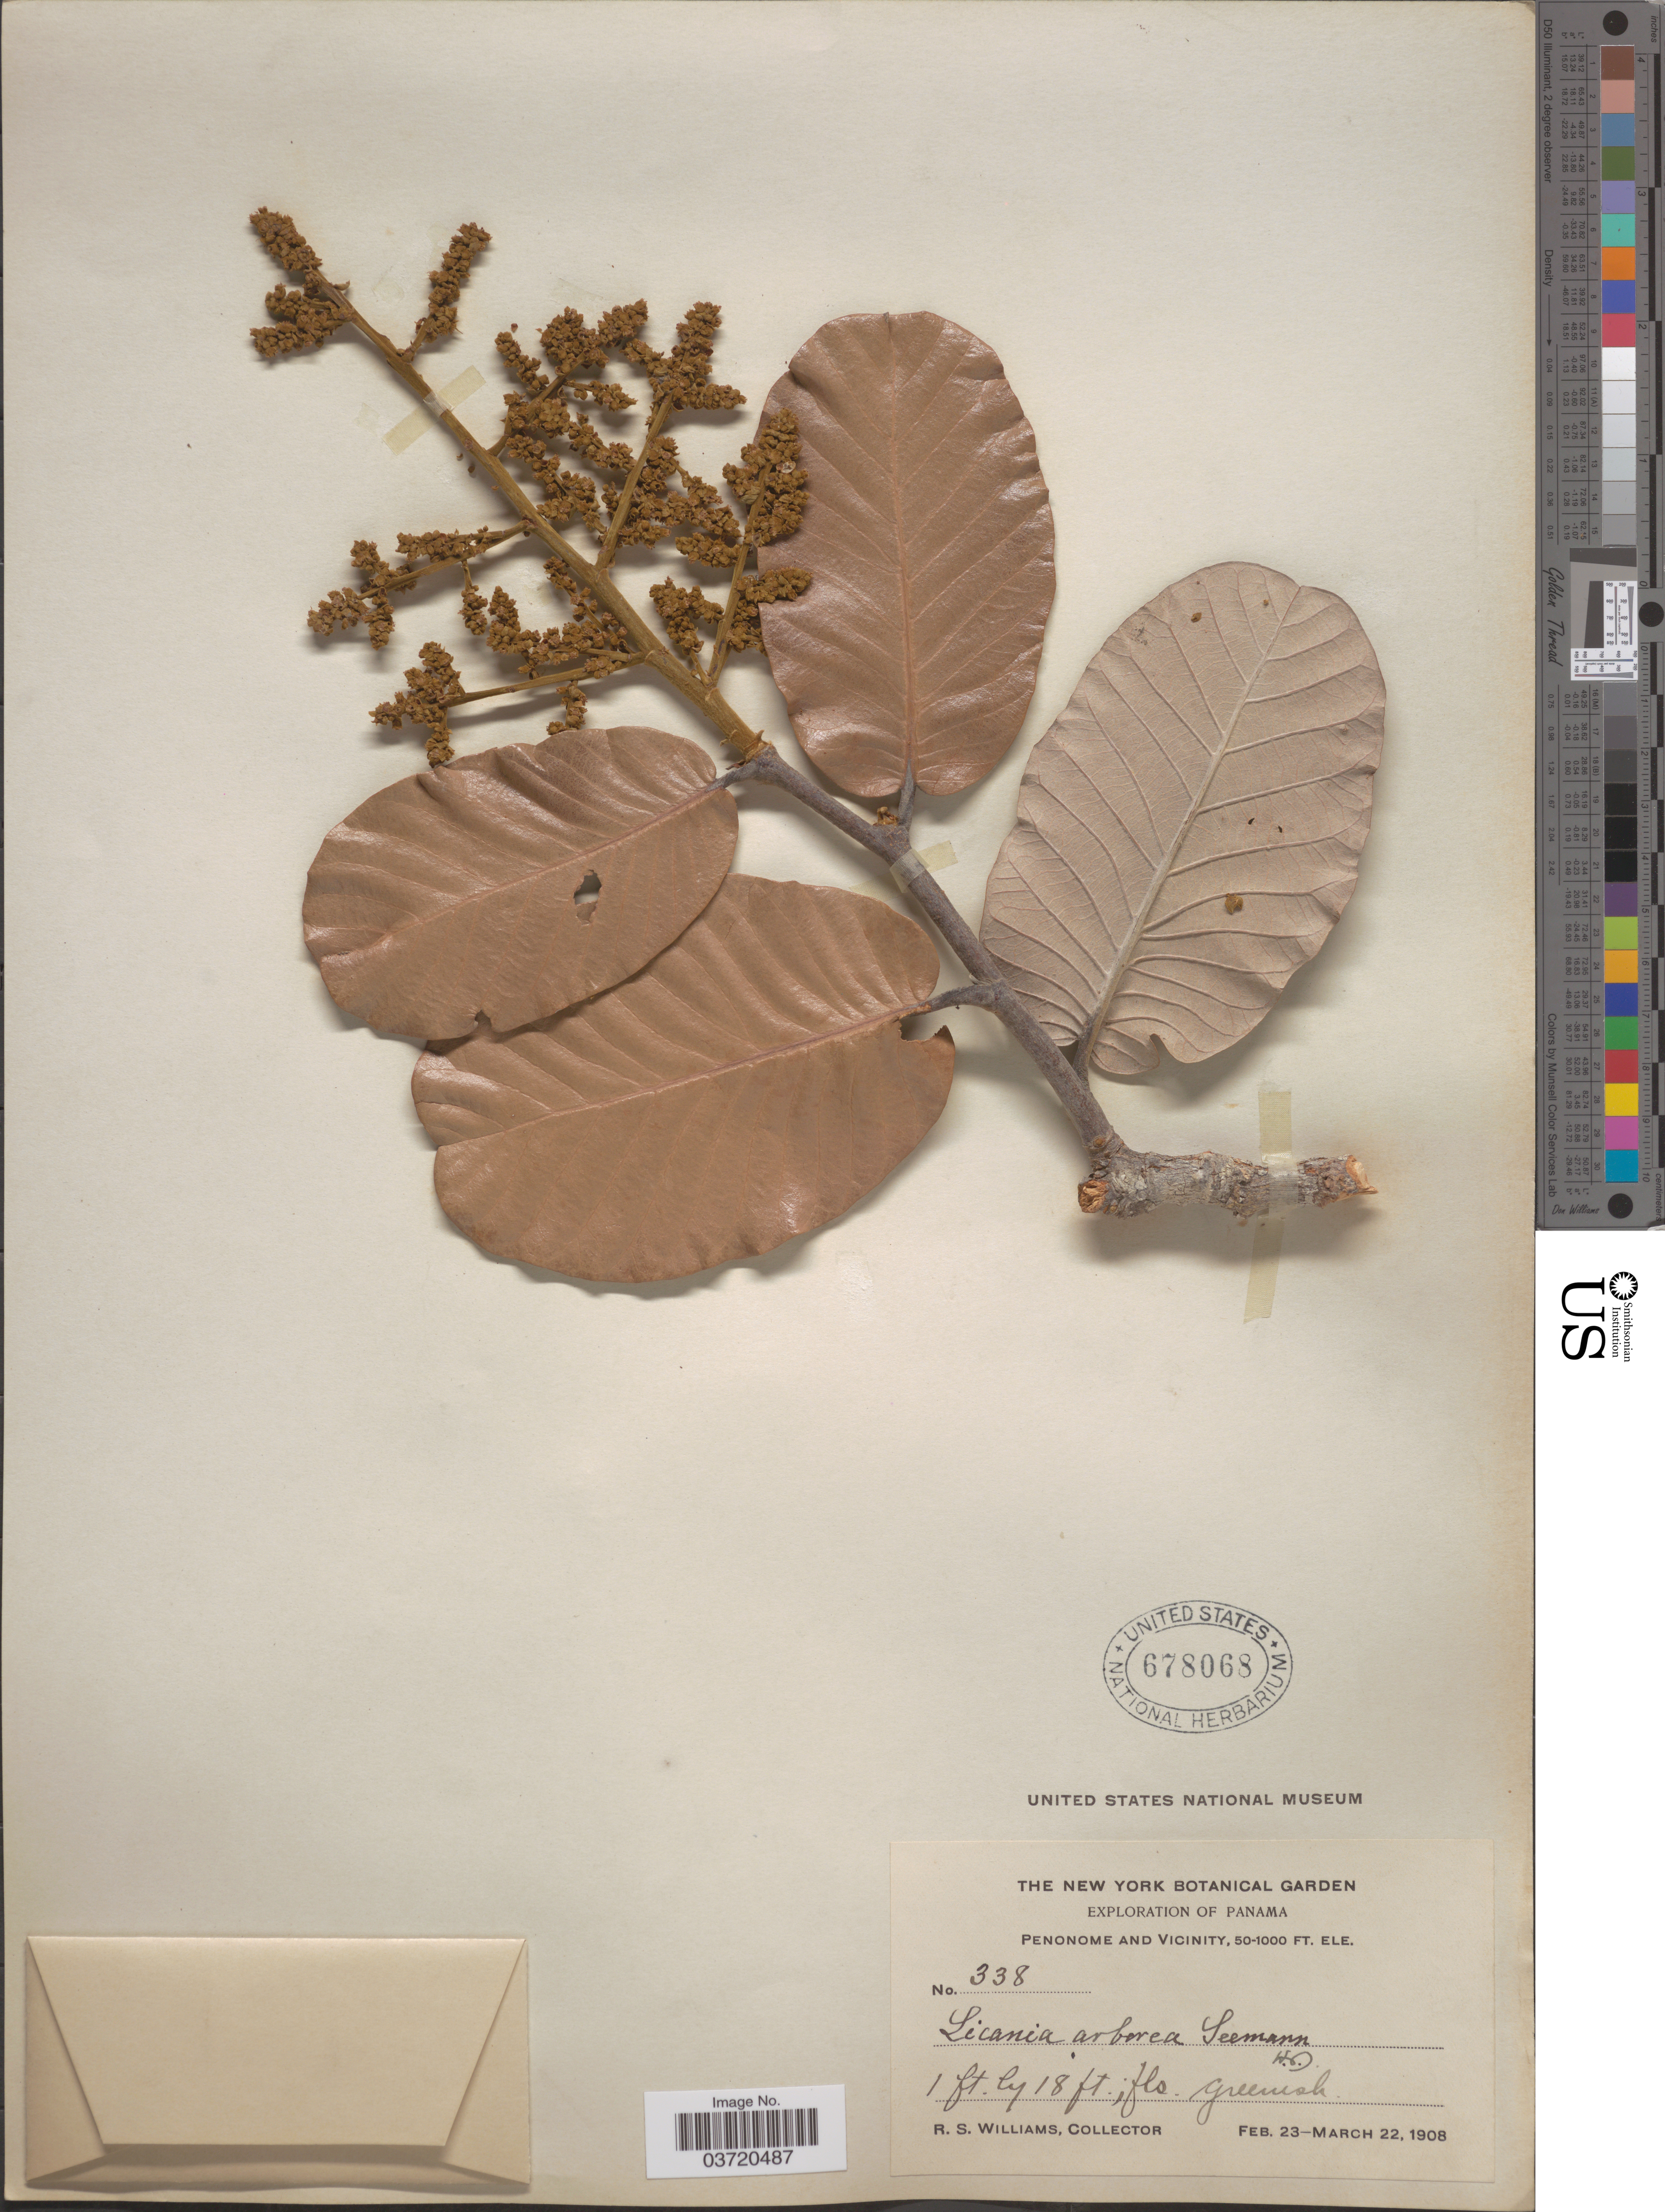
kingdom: Plantae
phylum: Tracheophyta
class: Magnoliopsida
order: Malpighiales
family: Chrysobalanaceae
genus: Microdesmia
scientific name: Microdesmia arborea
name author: (Seem.) Sothers & Prance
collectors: R. S. Williams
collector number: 338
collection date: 1908-02-23/1908-03-22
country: Panama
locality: Penonome and Vicinity.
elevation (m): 15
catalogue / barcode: US 678068